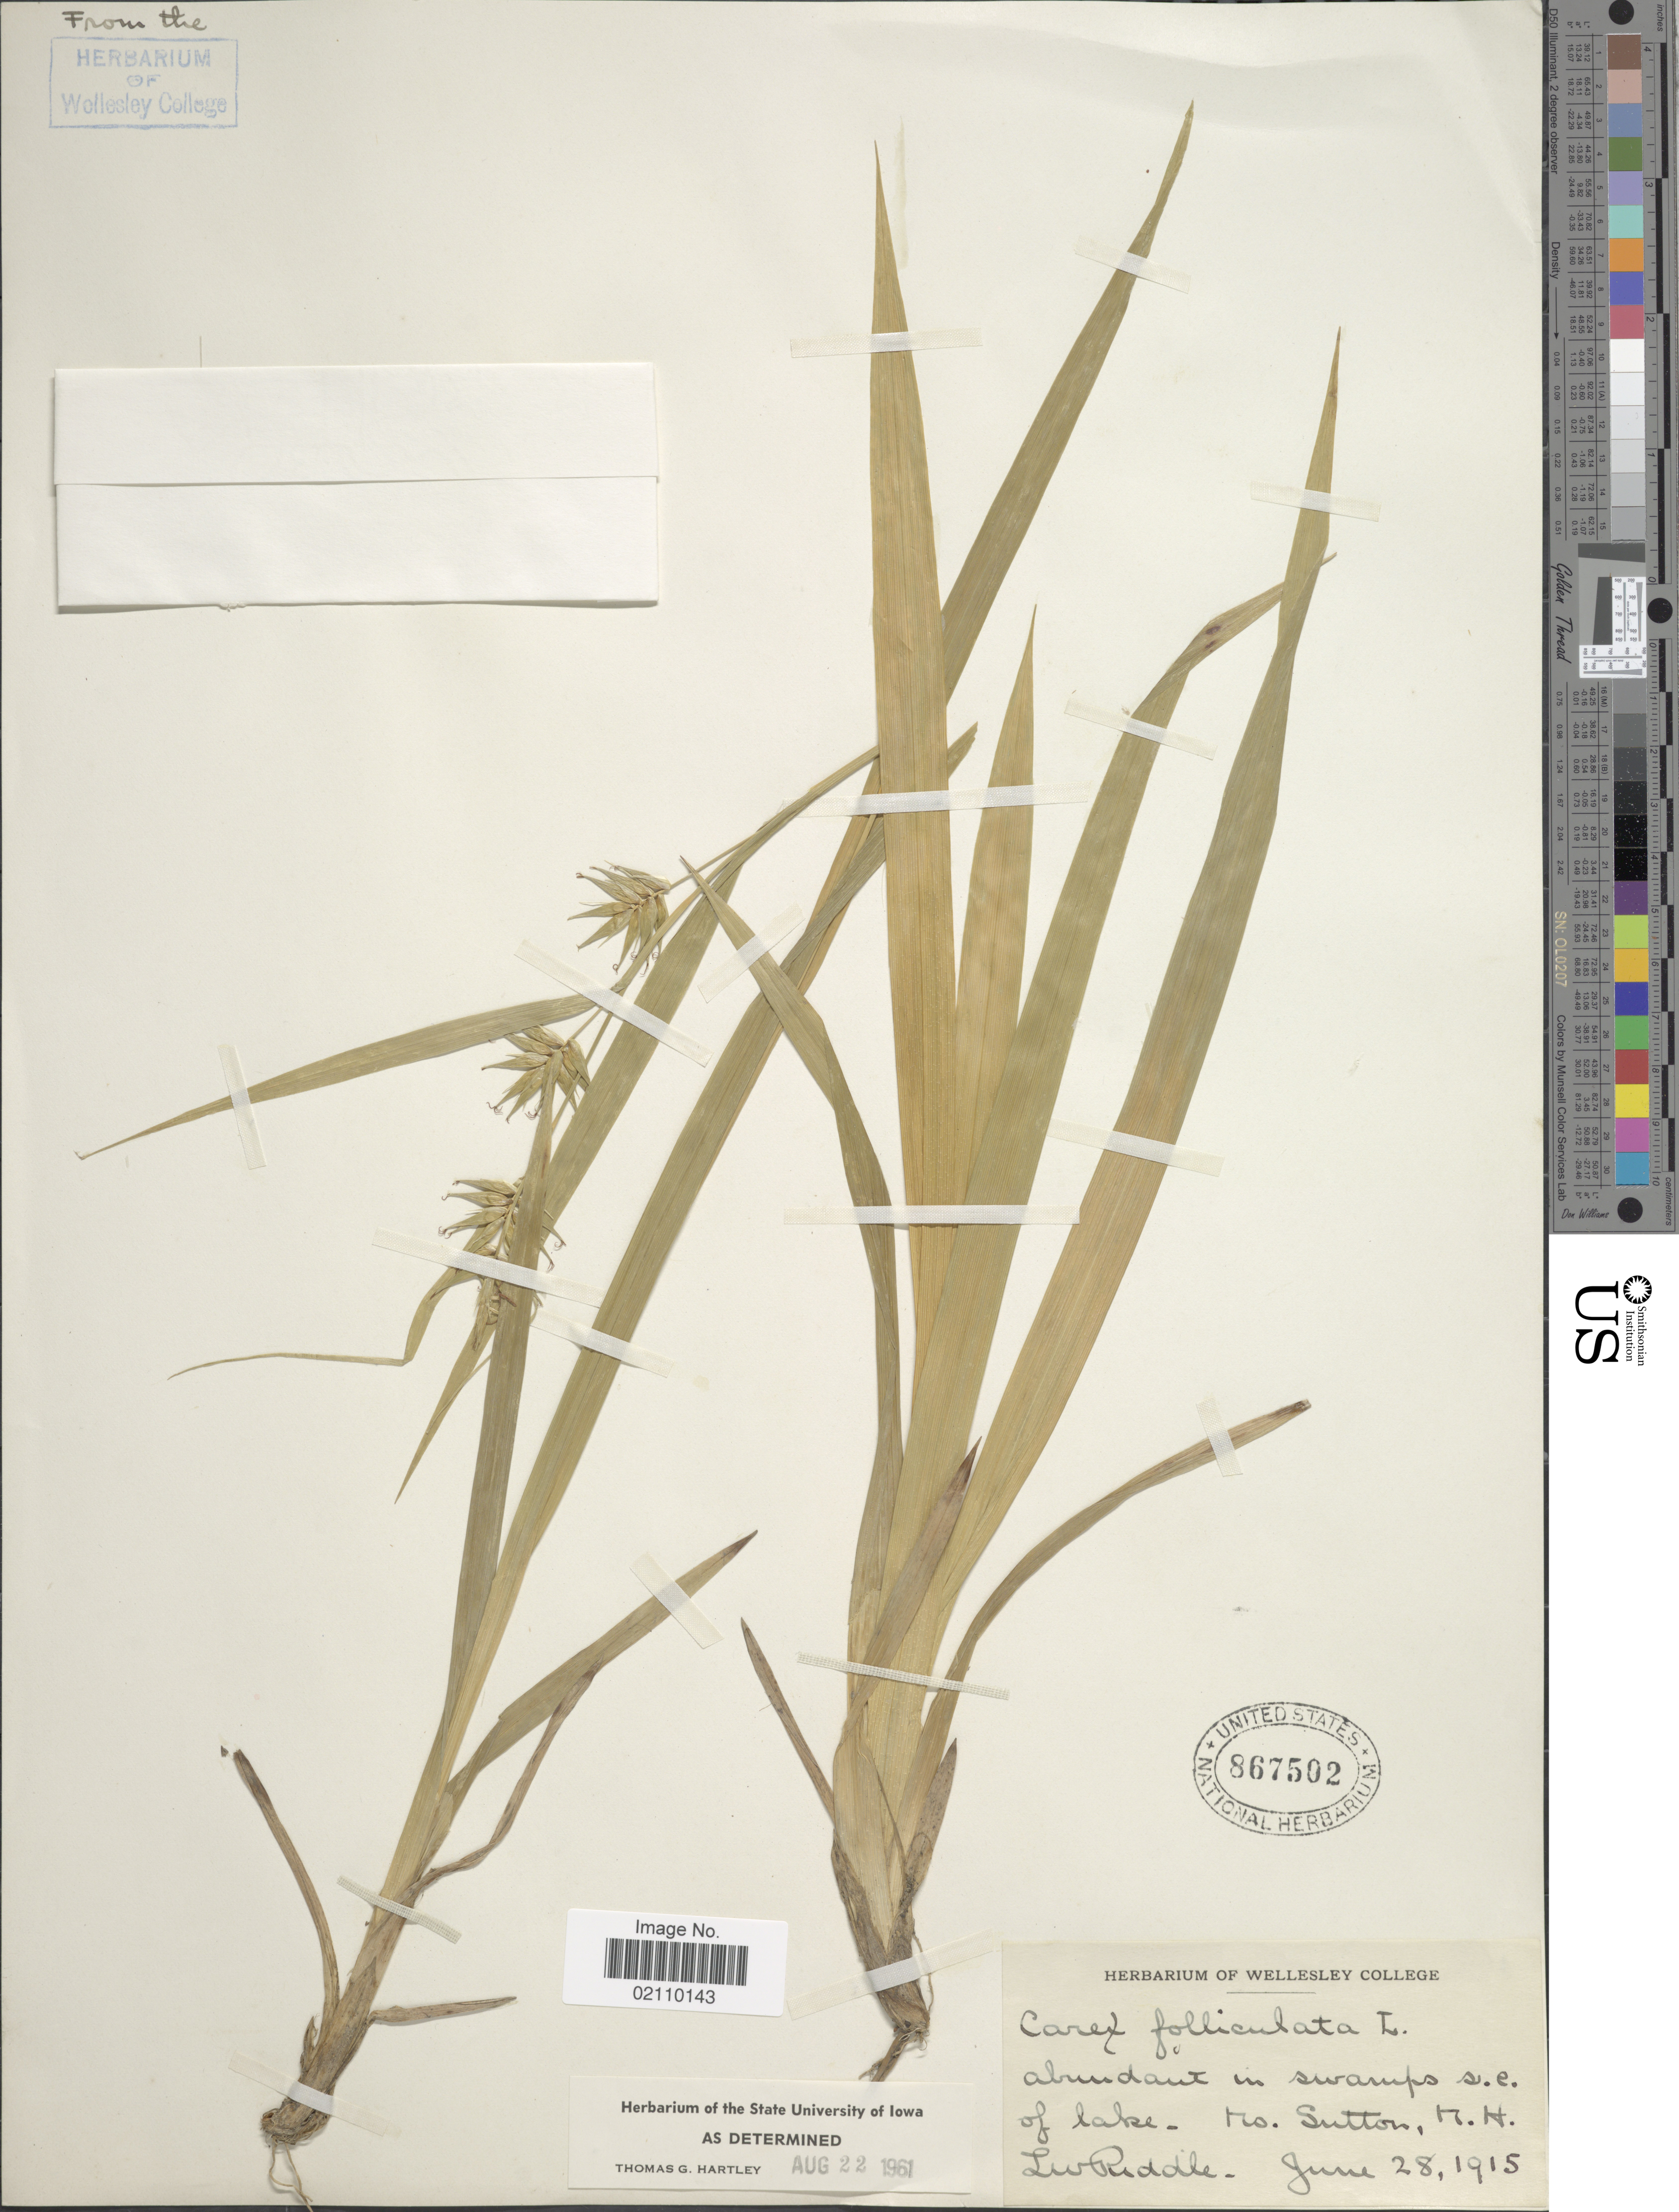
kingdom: Plantae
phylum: Tracheophyta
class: Liliopsida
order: Poales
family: Cyperaceae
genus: Carex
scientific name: Carex folliculata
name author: L.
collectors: L. W. Riddle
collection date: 1915-06-28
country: United States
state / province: New Hampshire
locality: Abundant in swamp s.e. of lake, No. Sutton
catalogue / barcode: US 867502